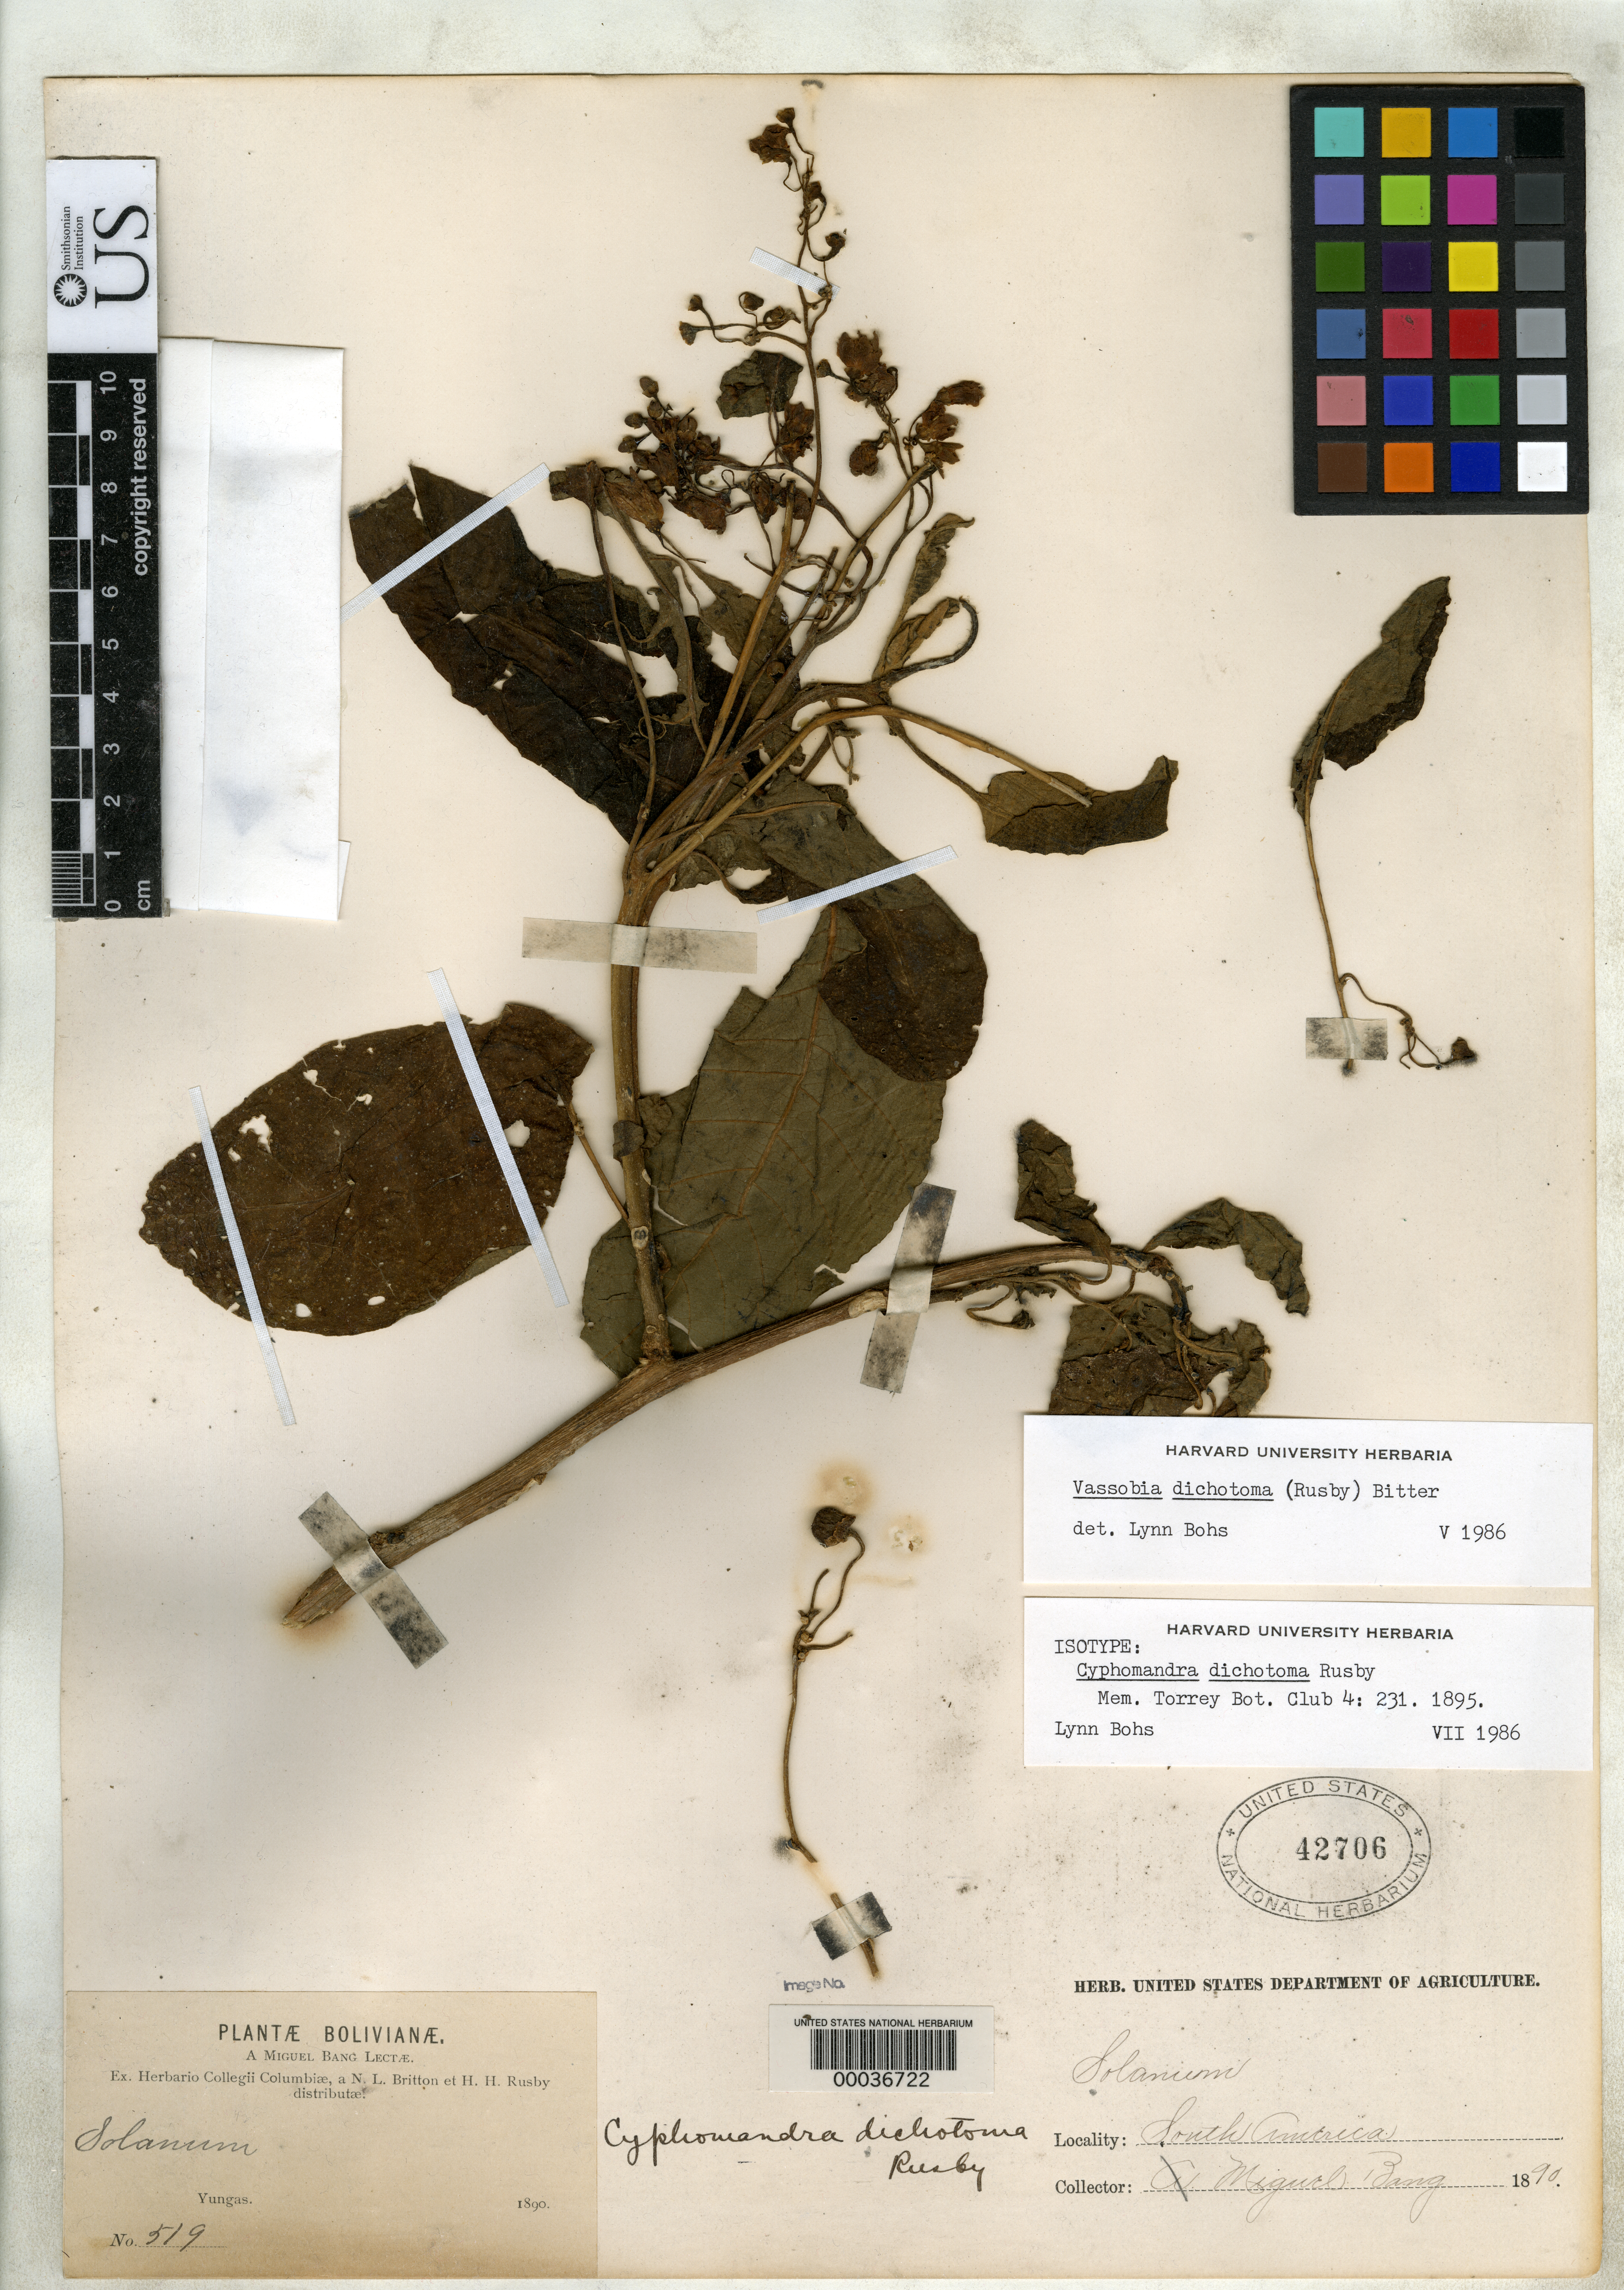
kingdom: Plantae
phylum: Tracheophyta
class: Magnoliopsida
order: Solanales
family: Solanaceae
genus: Cyphomandra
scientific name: Cyphomandra dichotoma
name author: Rusby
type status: Isotype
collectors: M. Bang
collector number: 519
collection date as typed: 1890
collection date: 1890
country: Bolivia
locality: Yungas.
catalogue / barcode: US 42706